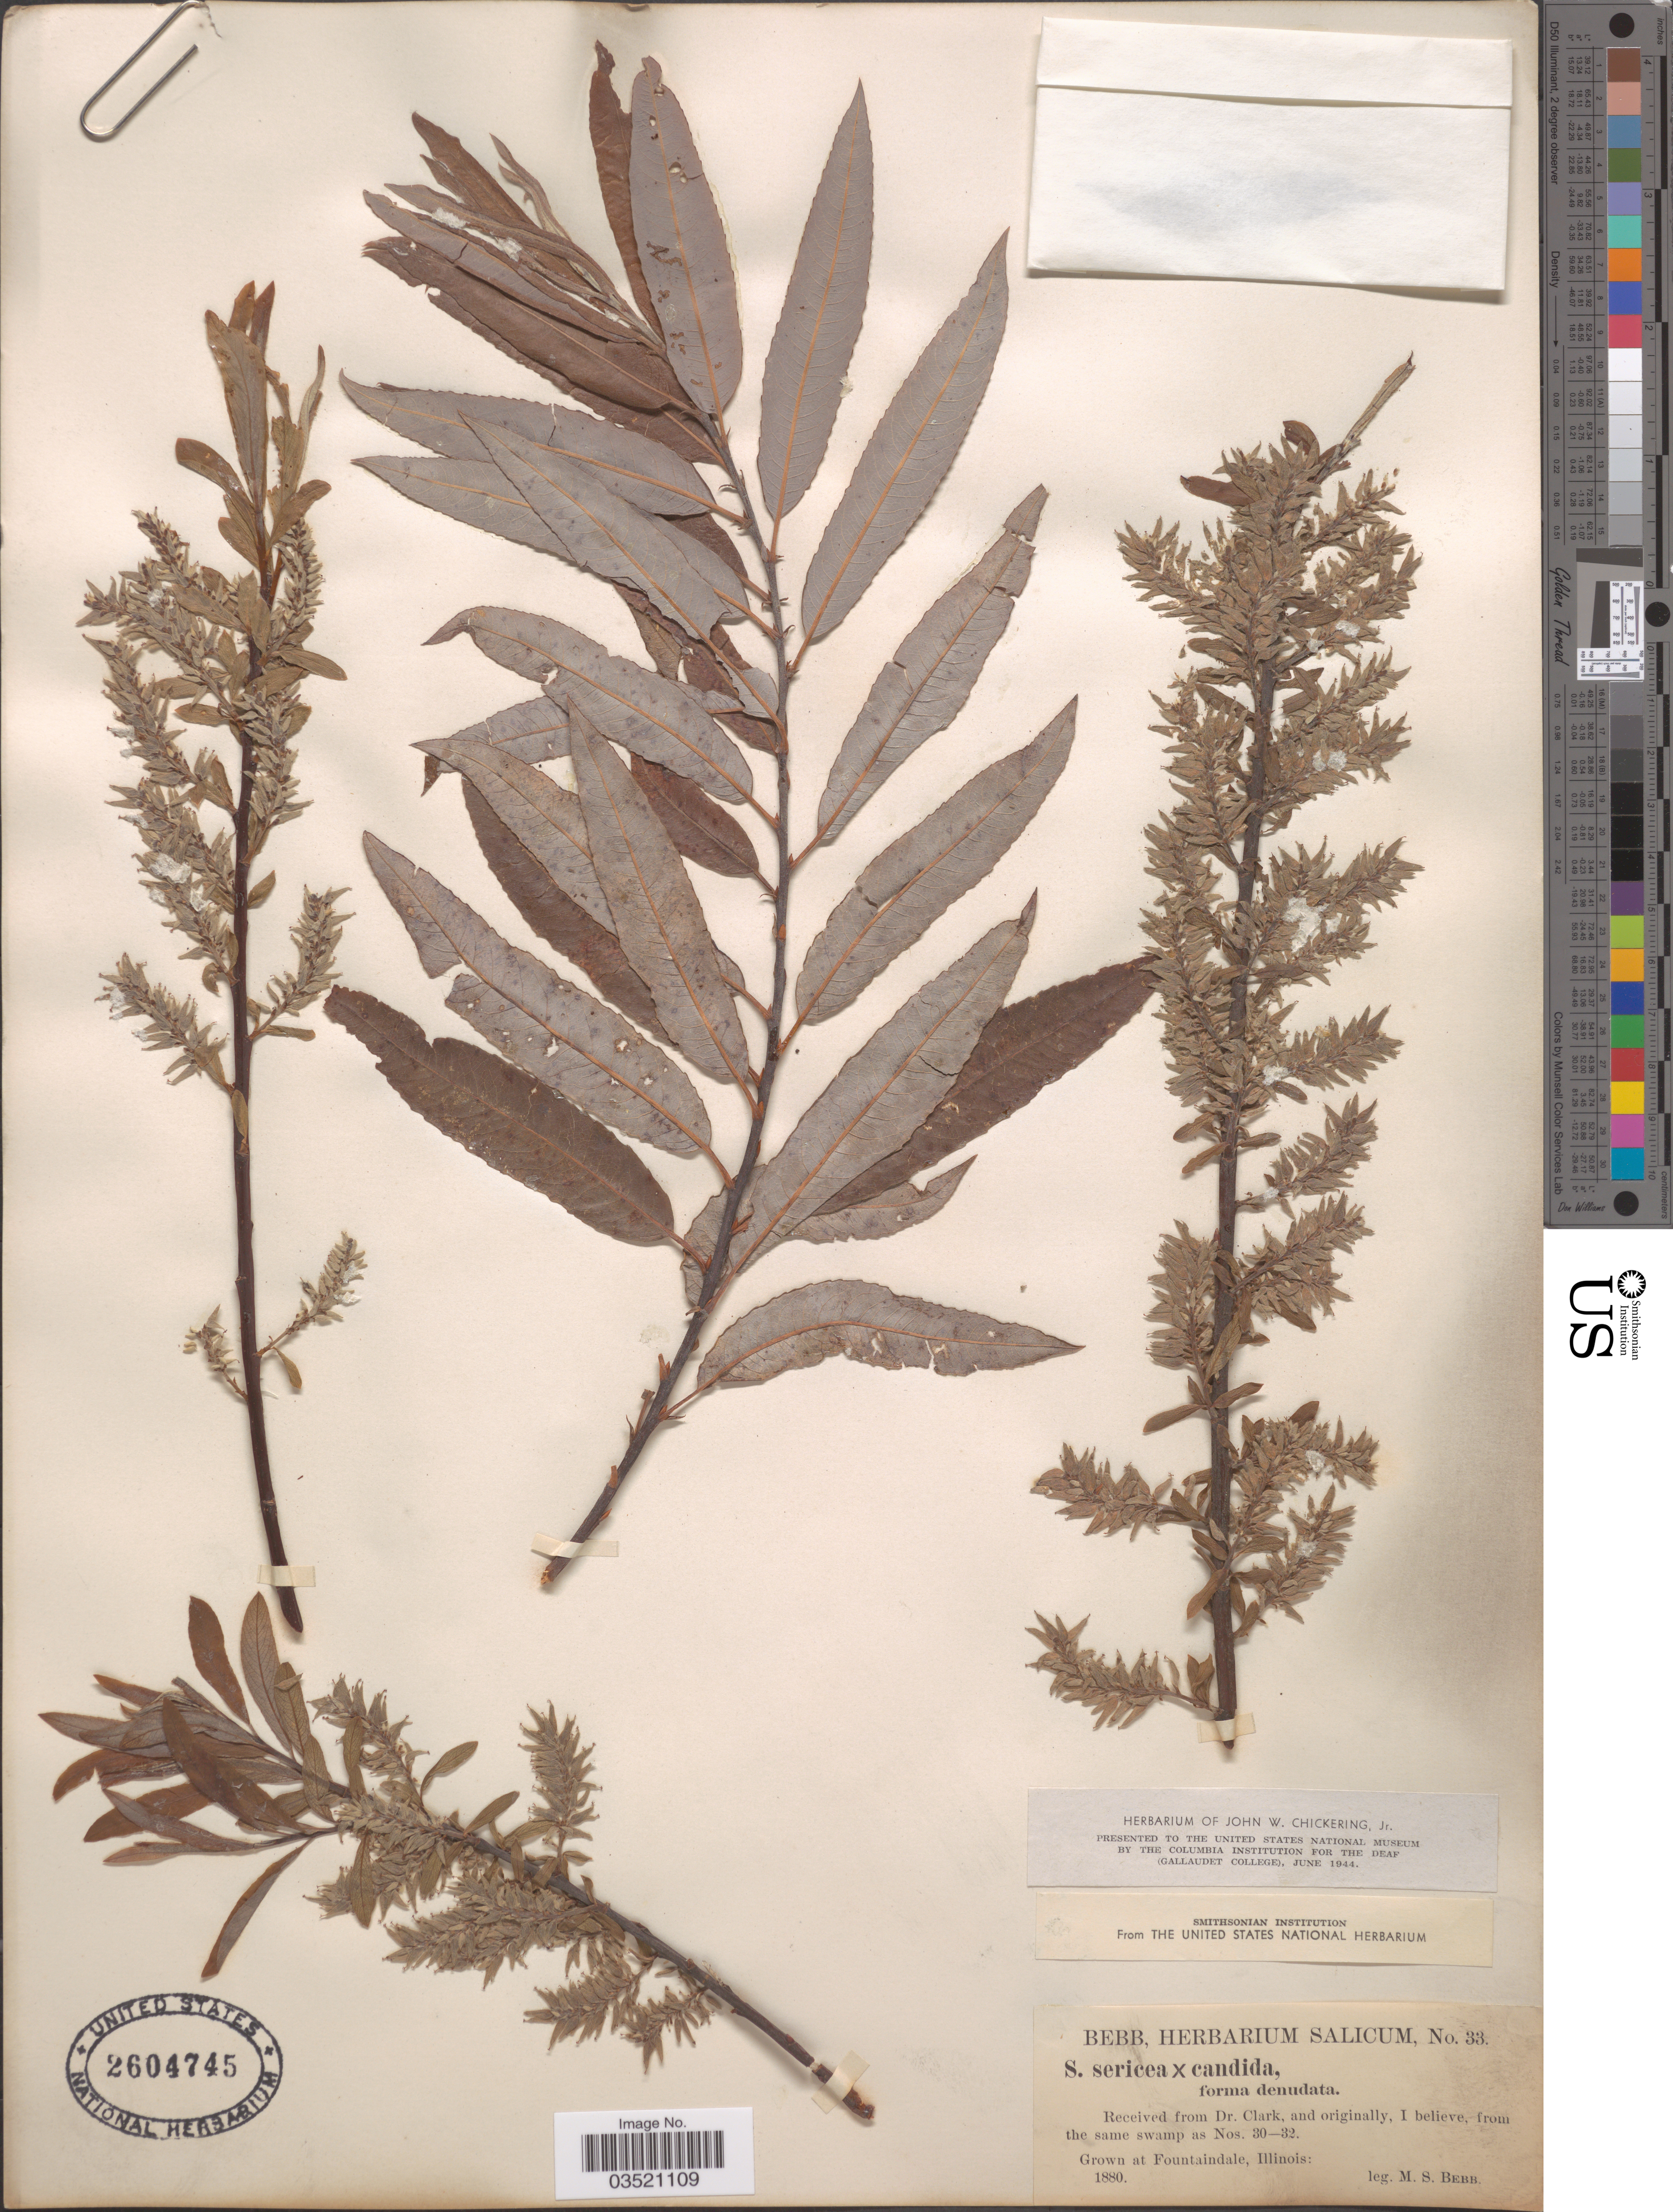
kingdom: Plantae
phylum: Tracheophyta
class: Magnoliopsida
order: Malpighiales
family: Salicaceae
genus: Salix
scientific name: Salix sericea x S. candida f. denudata (Andersson) Rouleau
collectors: M. Bebb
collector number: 33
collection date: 1880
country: United States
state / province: Illinois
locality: Grown at Fountaindale.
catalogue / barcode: US 2604745